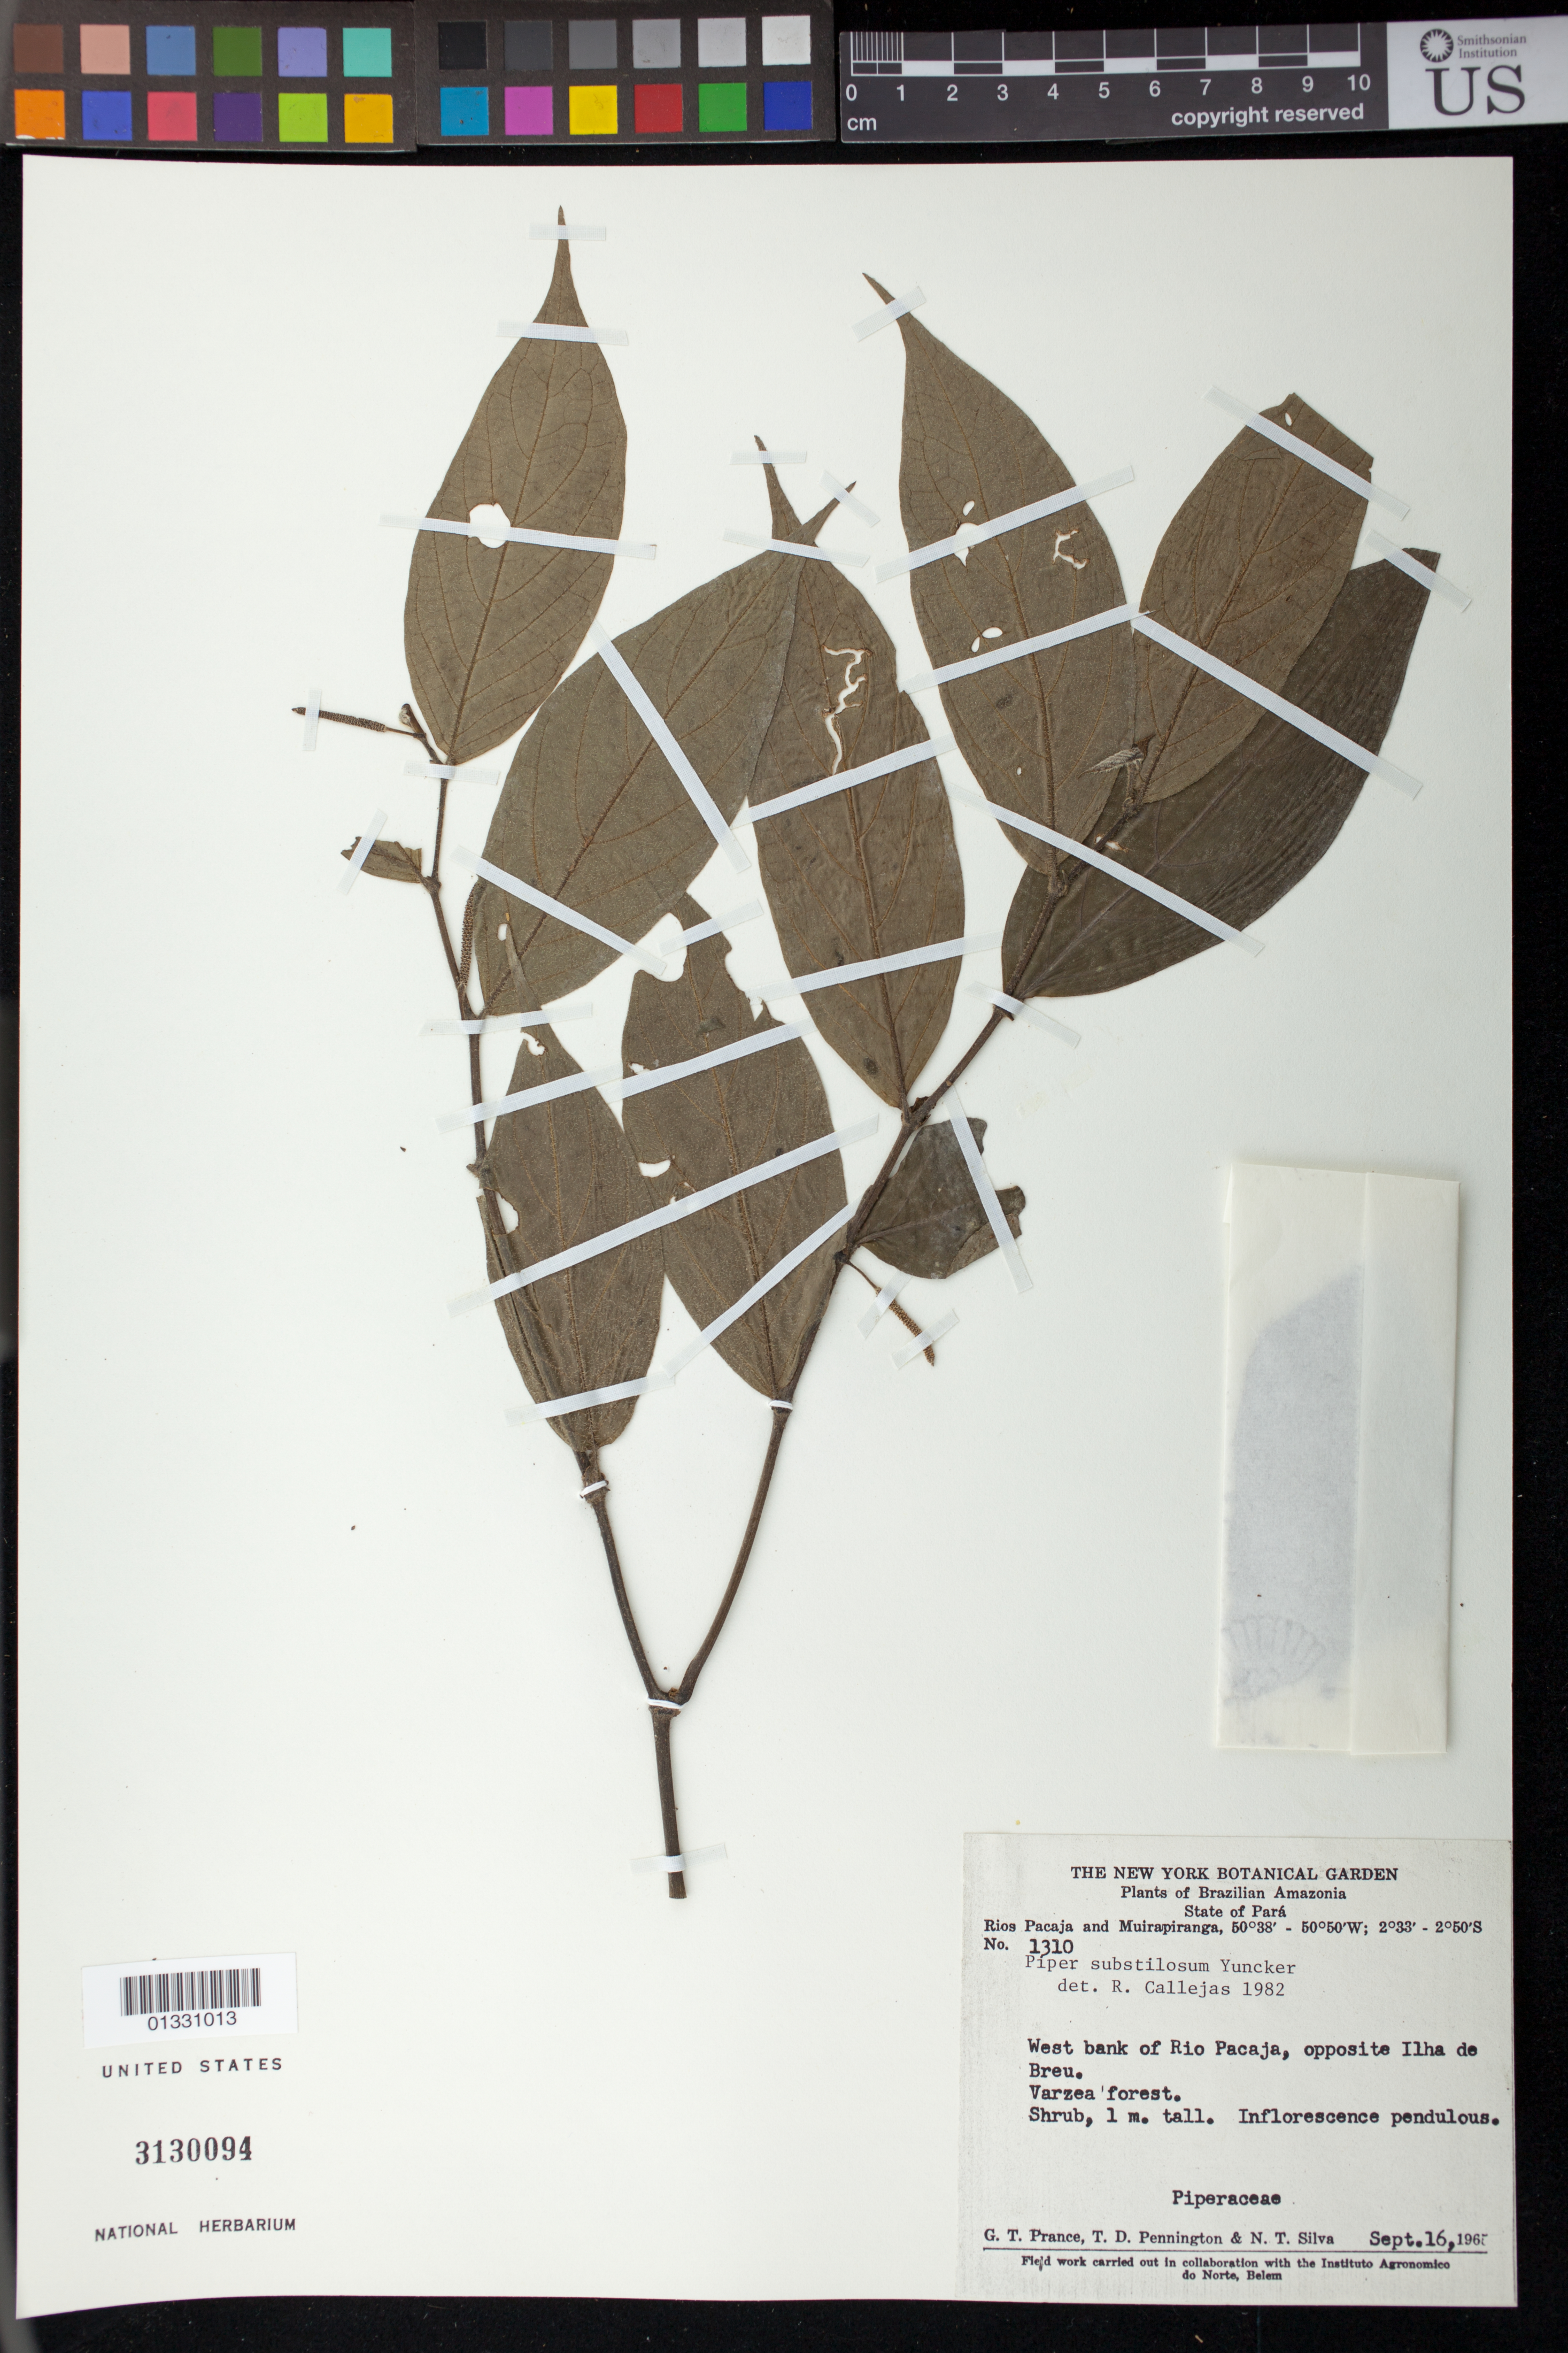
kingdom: Plantae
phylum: Tracheophyta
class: Magnoliopsida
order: Piperales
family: Piperaceae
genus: Piper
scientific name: Piper substilosum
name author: Yunck.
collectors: G. T. Prance, T. D. Pennington & N. T. Silva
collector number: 1310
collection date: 1965-09-16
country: Brazil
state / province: Pará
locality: West bank of rio Pacaja, opposite Ilha de Breu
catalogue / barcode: US 3130094